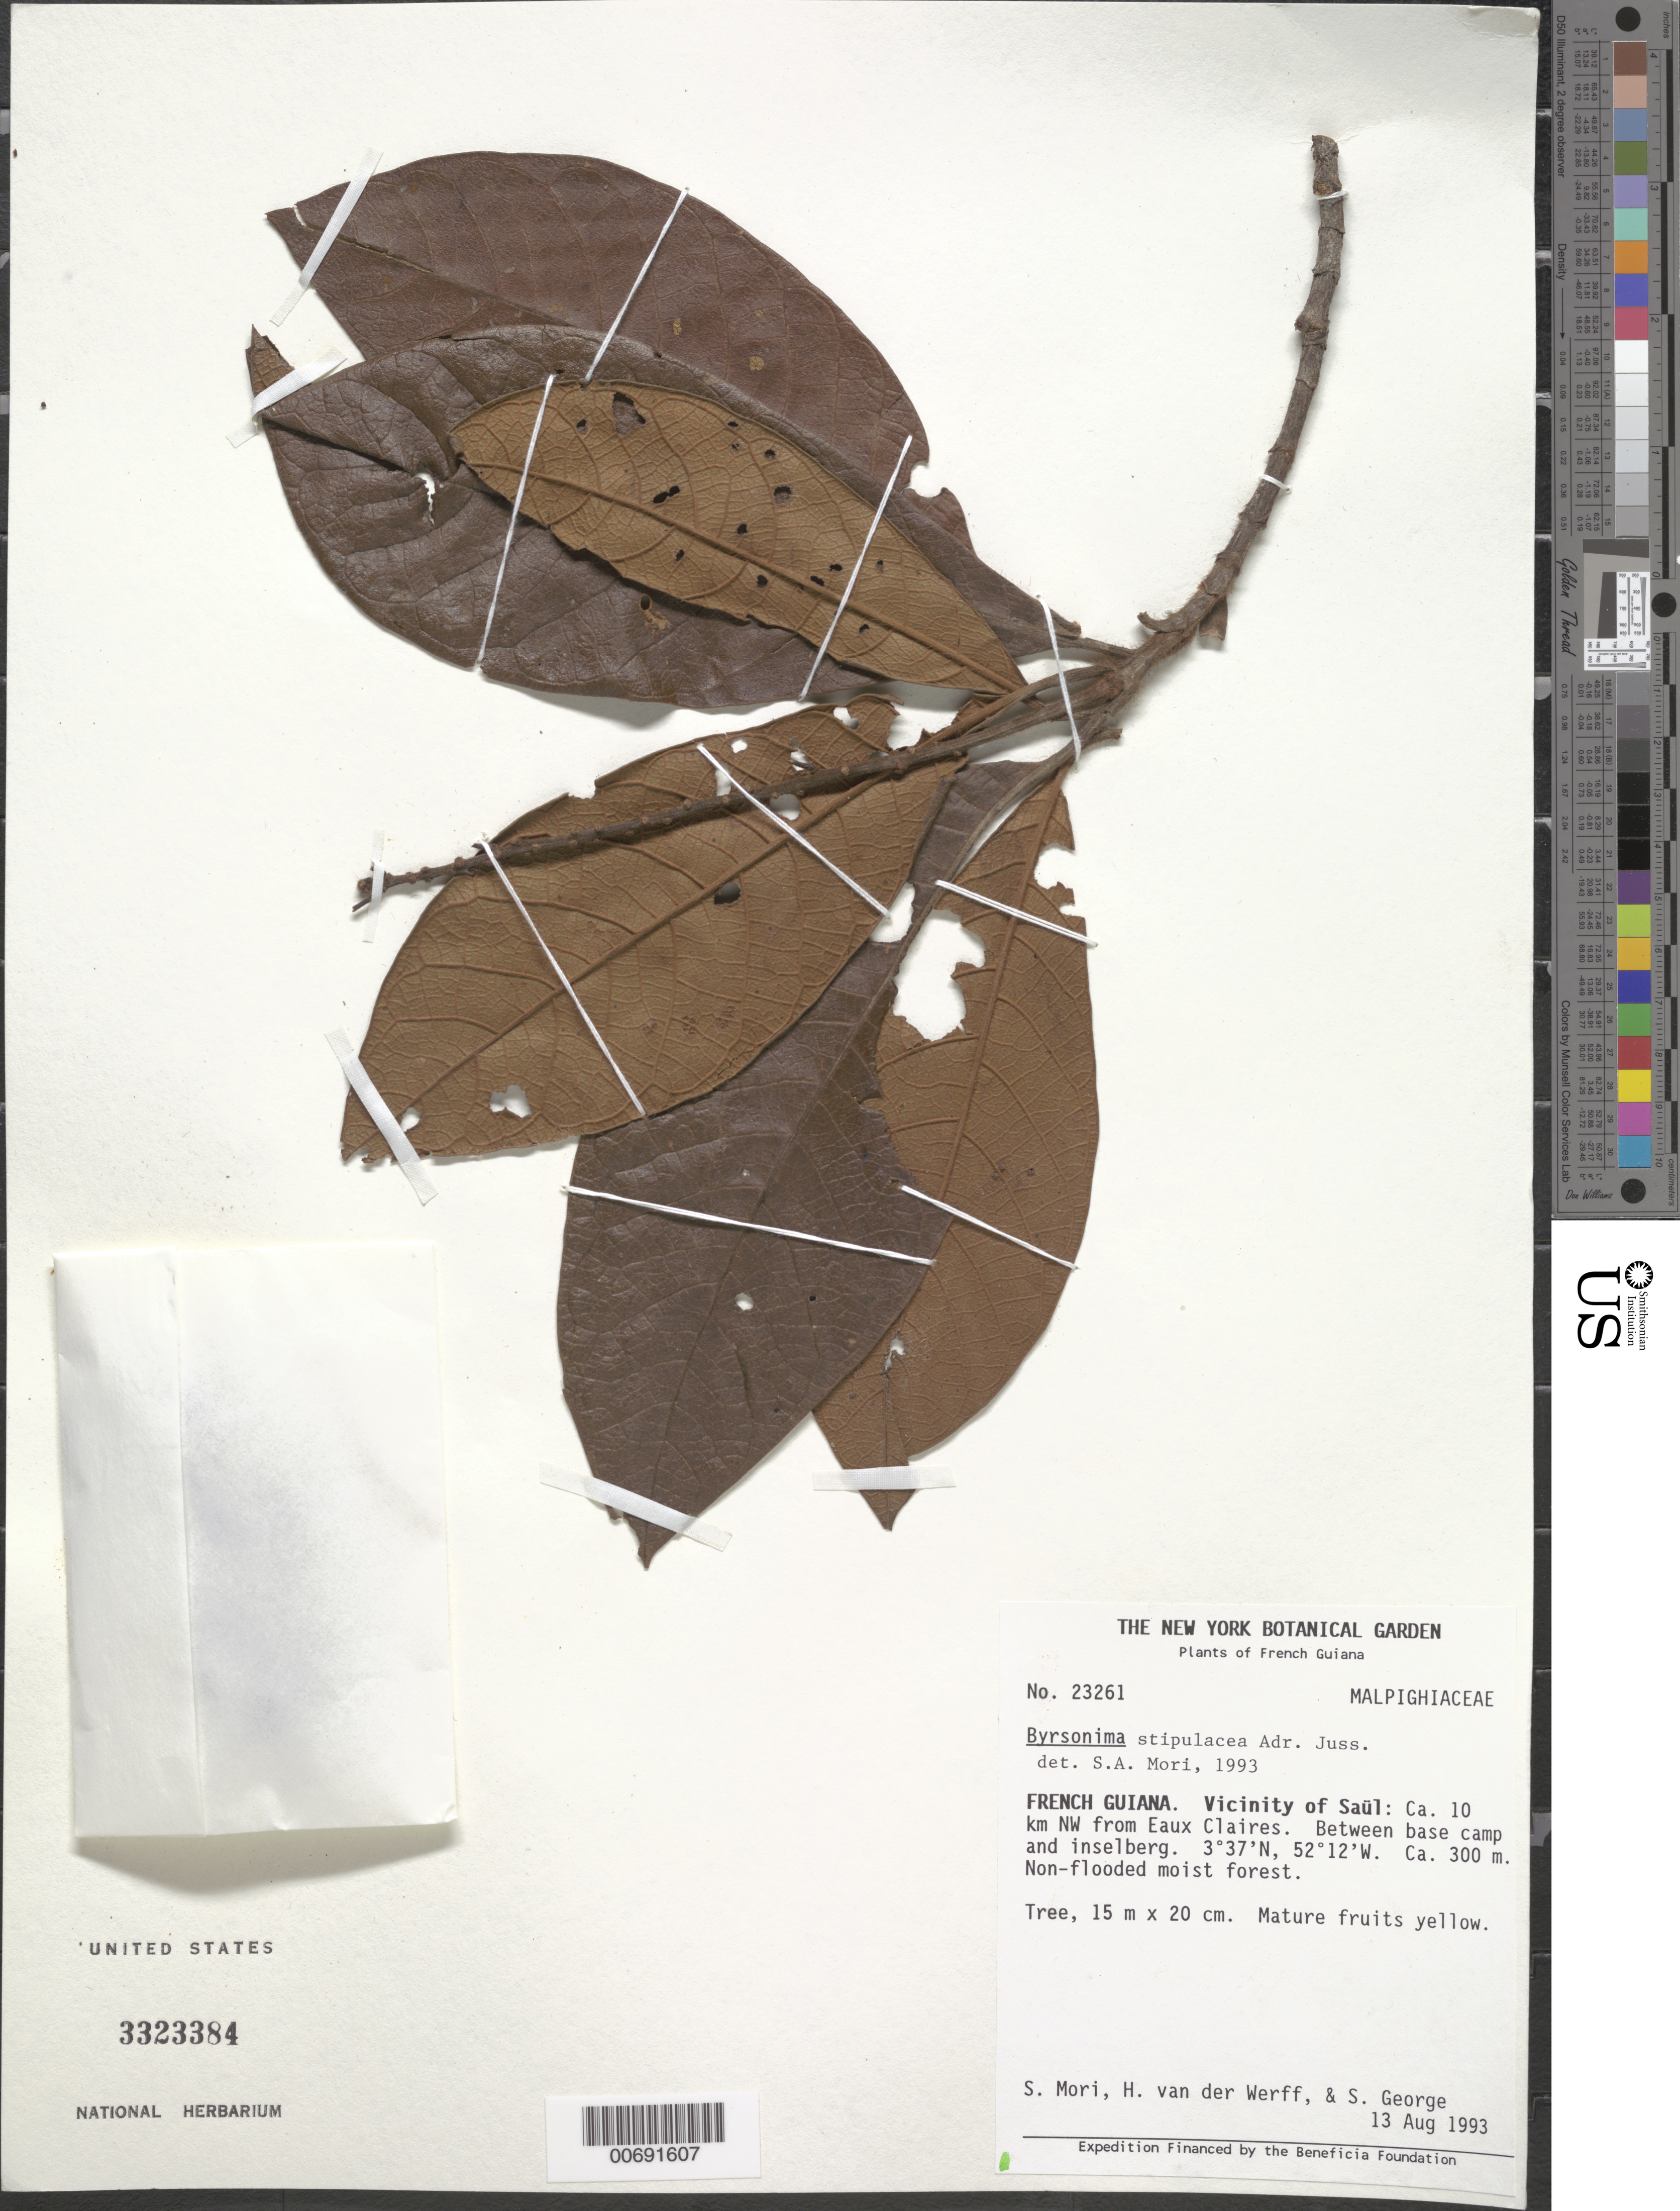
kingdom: Plantae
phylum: Tracheophyta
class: Magnoliopsida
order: Malpighiales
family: Malpighiaceae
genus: Byrsonima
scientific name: Byrsonima stipulacea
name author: A. Juss.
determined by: Mori, Scott A.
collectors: S. Mori, H. van der Werff, M. Rothman & S. George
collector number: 23261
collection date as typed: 13-Aug-93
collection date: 1993-08-13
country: French Guiana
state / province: Saint-Laurent-du-Maroni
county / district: Saül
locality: Saül and vic., ca. 10 km NW from Eaux Claires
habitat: Non-flooded moist forest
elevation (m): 300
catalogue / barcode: US 3323384